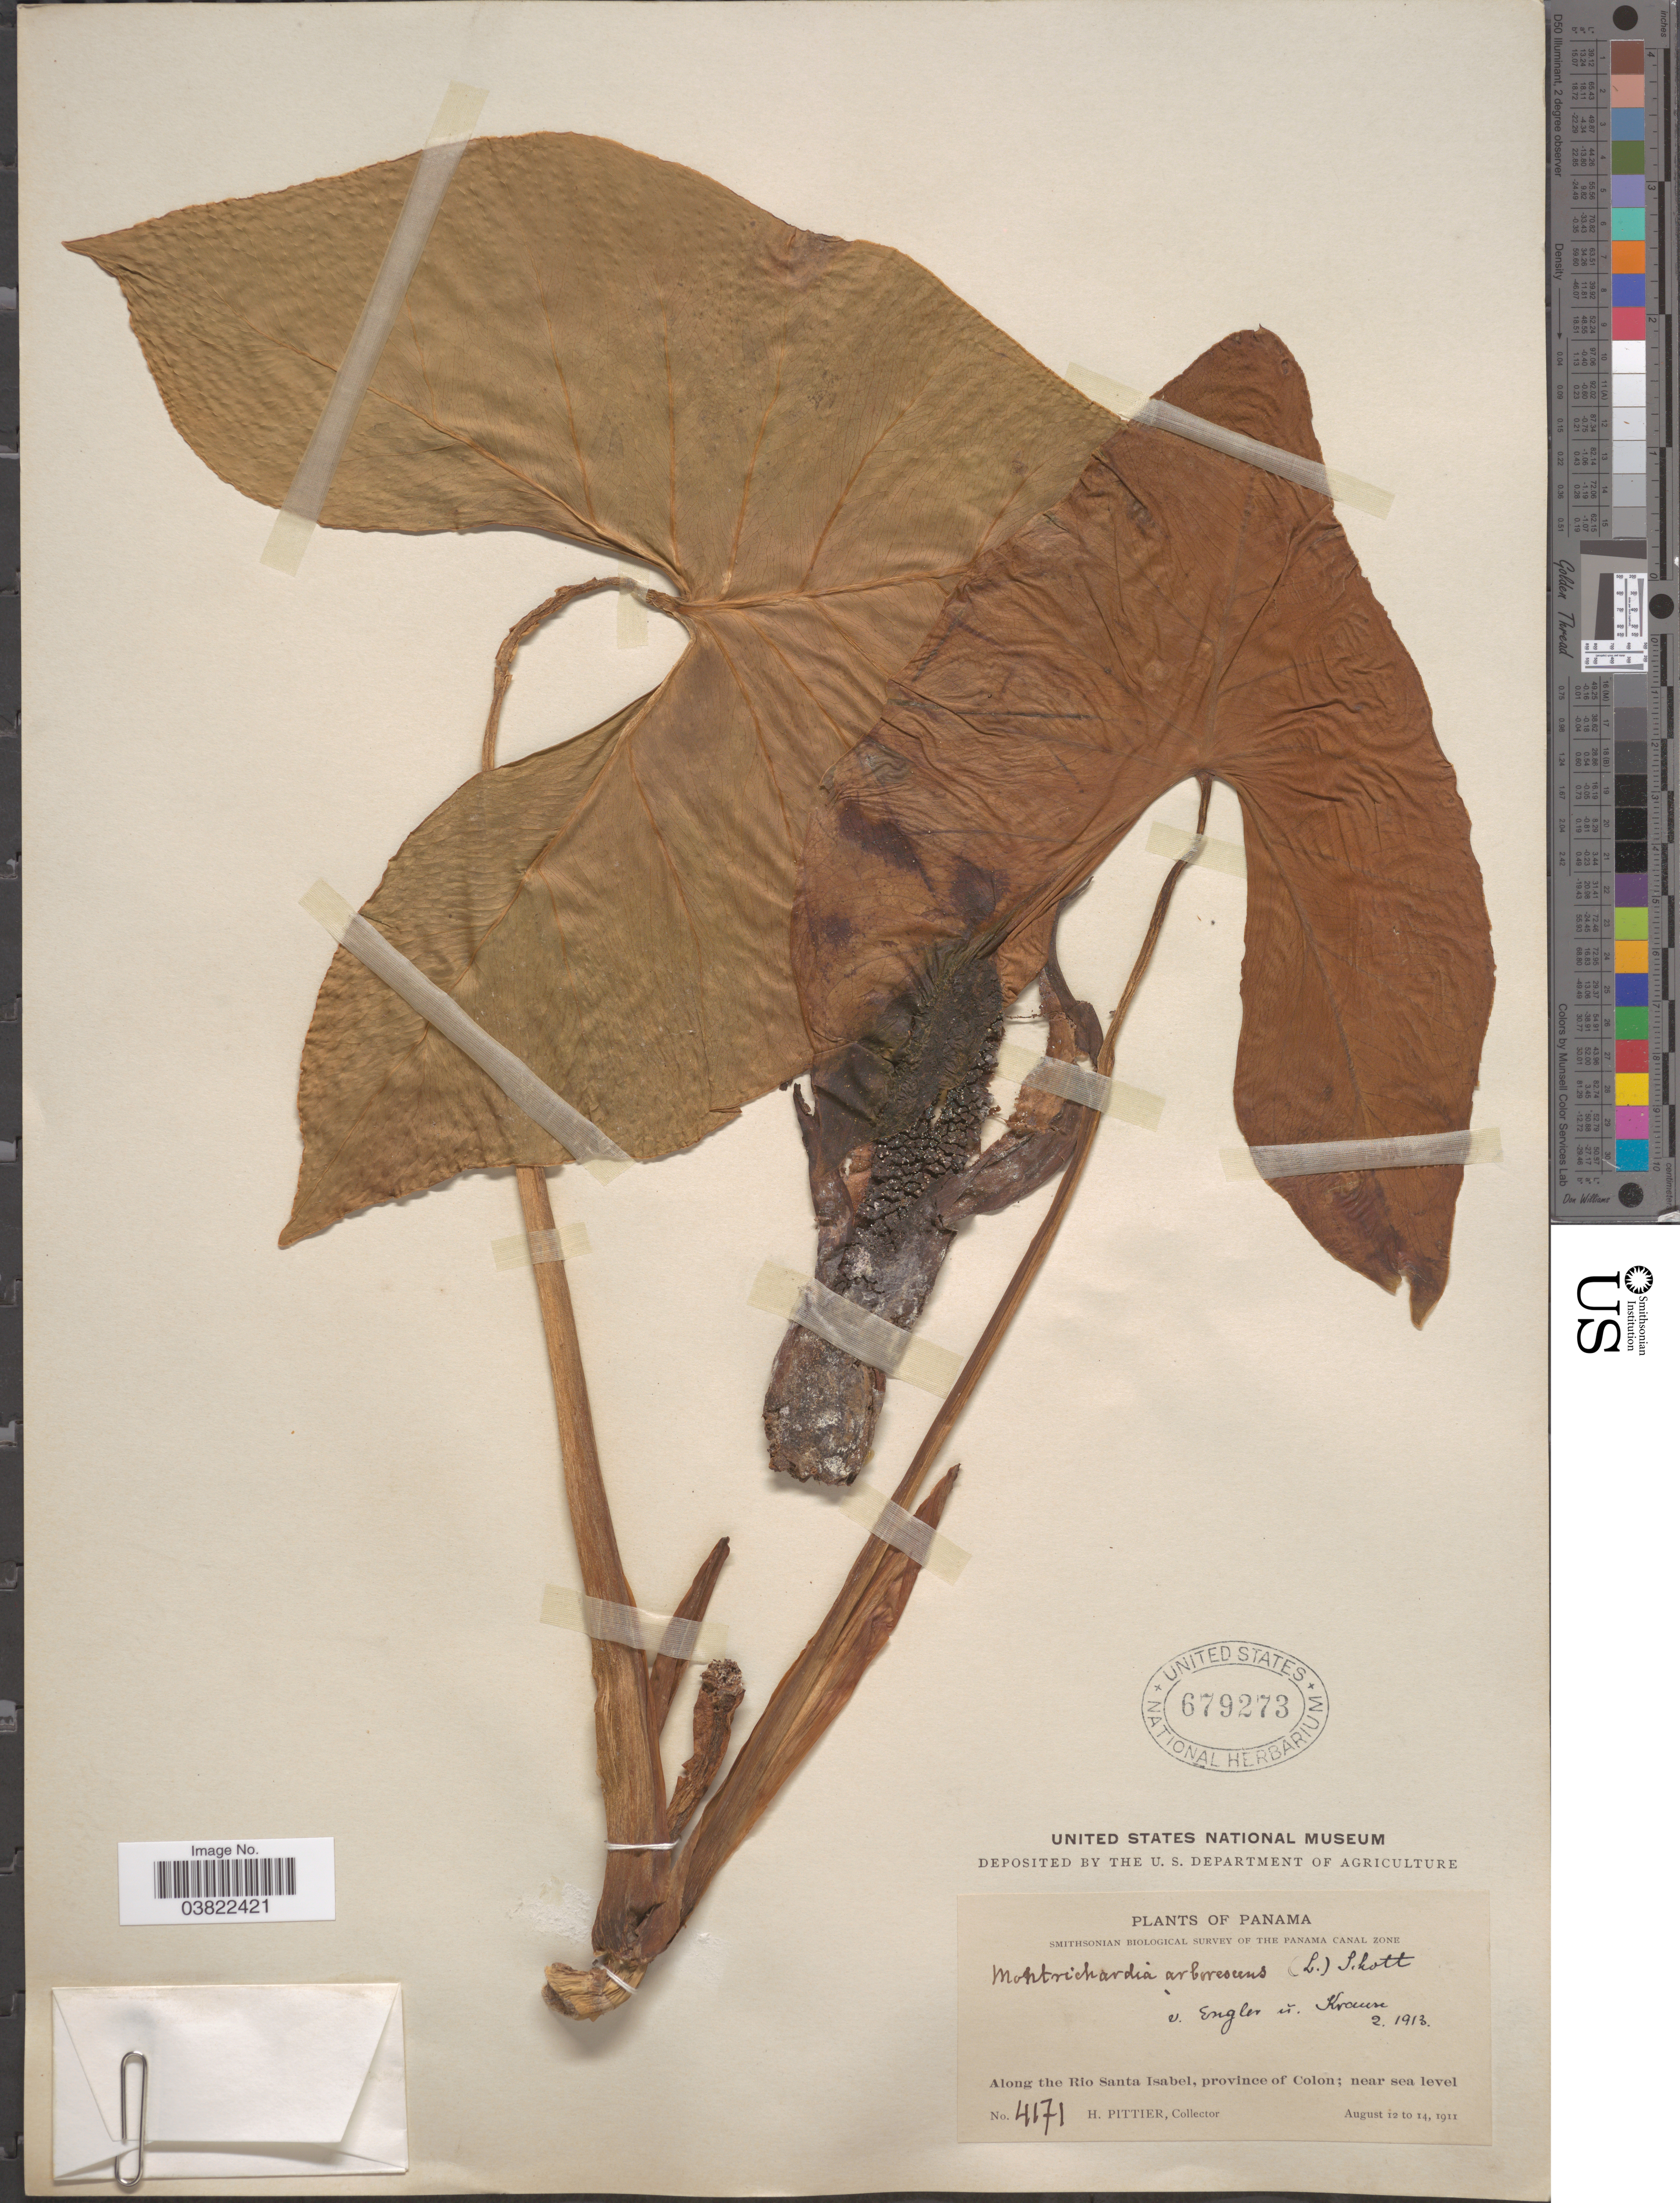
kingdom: Plantae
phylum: Tracheophyta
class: Liliopsida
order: Alismatales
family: Araceae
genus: Montrichardia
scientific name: Montrichardia arborea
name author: (Kunth) Schott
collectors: H. F. Pittier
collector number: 4171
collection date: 1911-08-12/1911-08-14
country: Panama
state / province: Colón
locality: Along the Rio Santa Isabel.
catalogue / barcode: US 679273